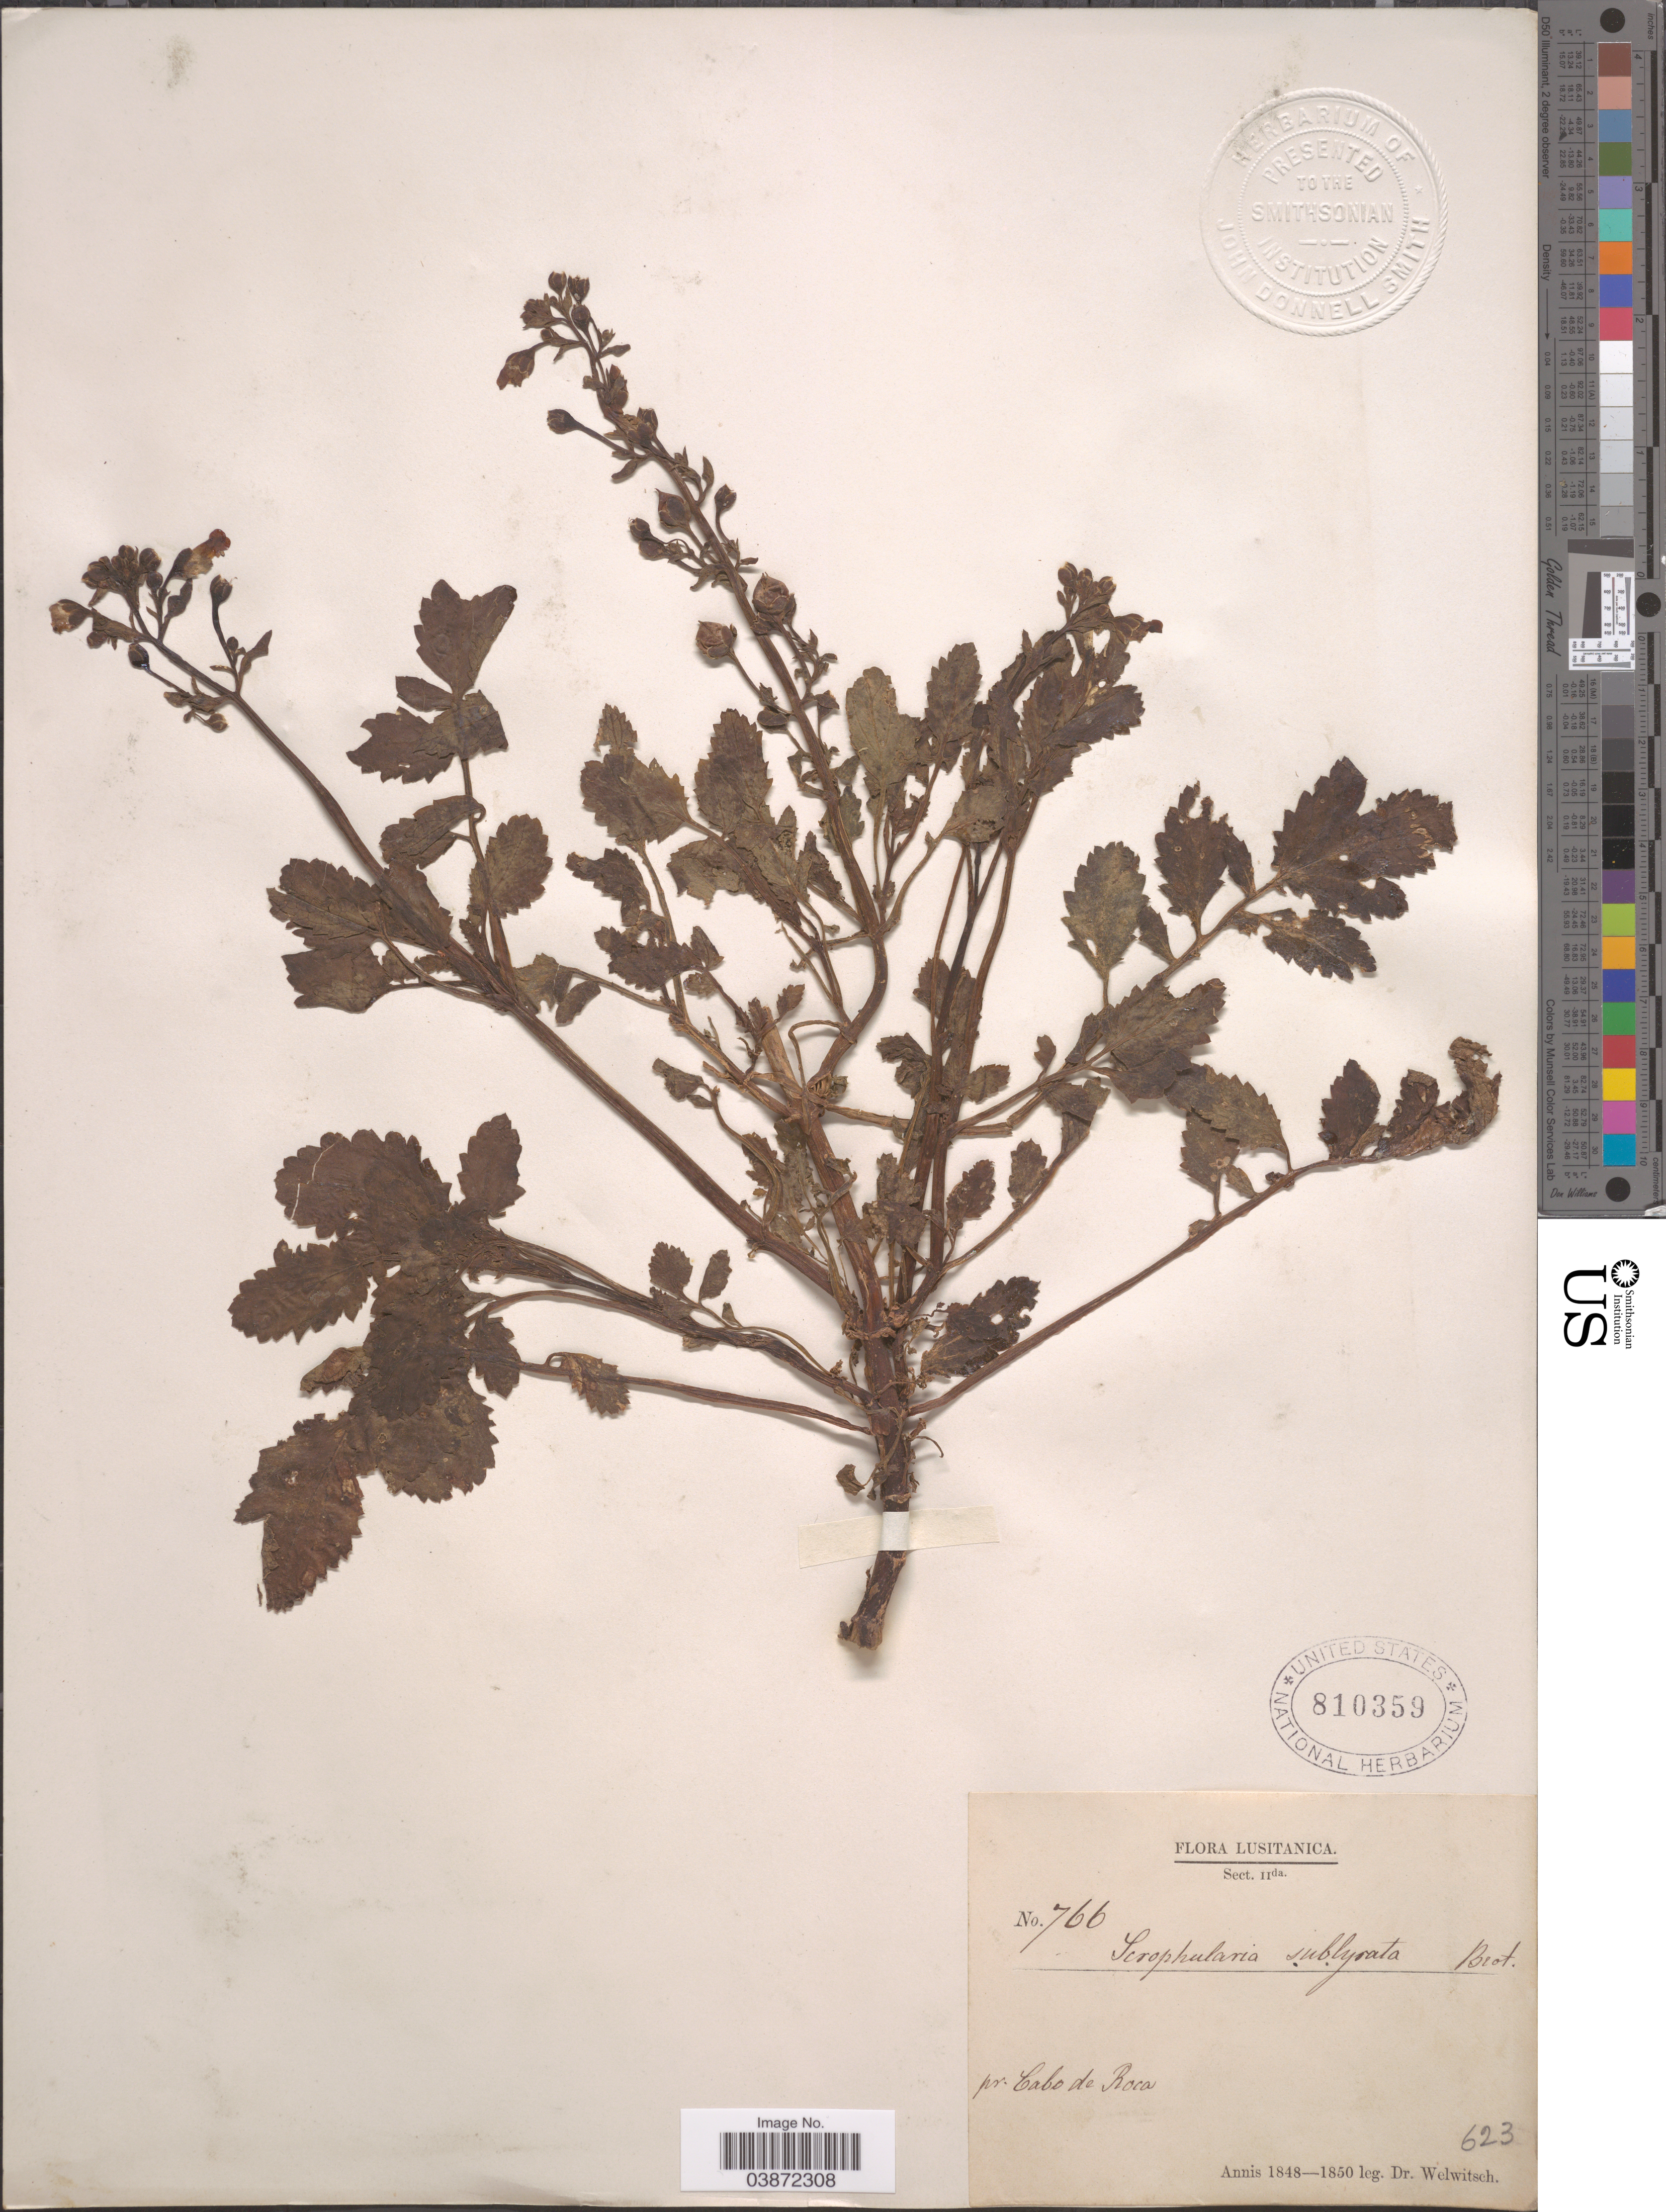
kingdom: Plantae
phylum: Tracheophyta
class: Magnoliopsida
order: Lamiales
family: Scrophulariaceae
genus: Scrophularia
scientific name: Scrophularia sublyrata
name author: Brot.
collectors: -. Welwitsch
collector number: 766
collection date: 1848/1850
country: Portugal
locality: Lusitanica. Pr. Cabo de Roca.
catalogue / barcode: US 810359